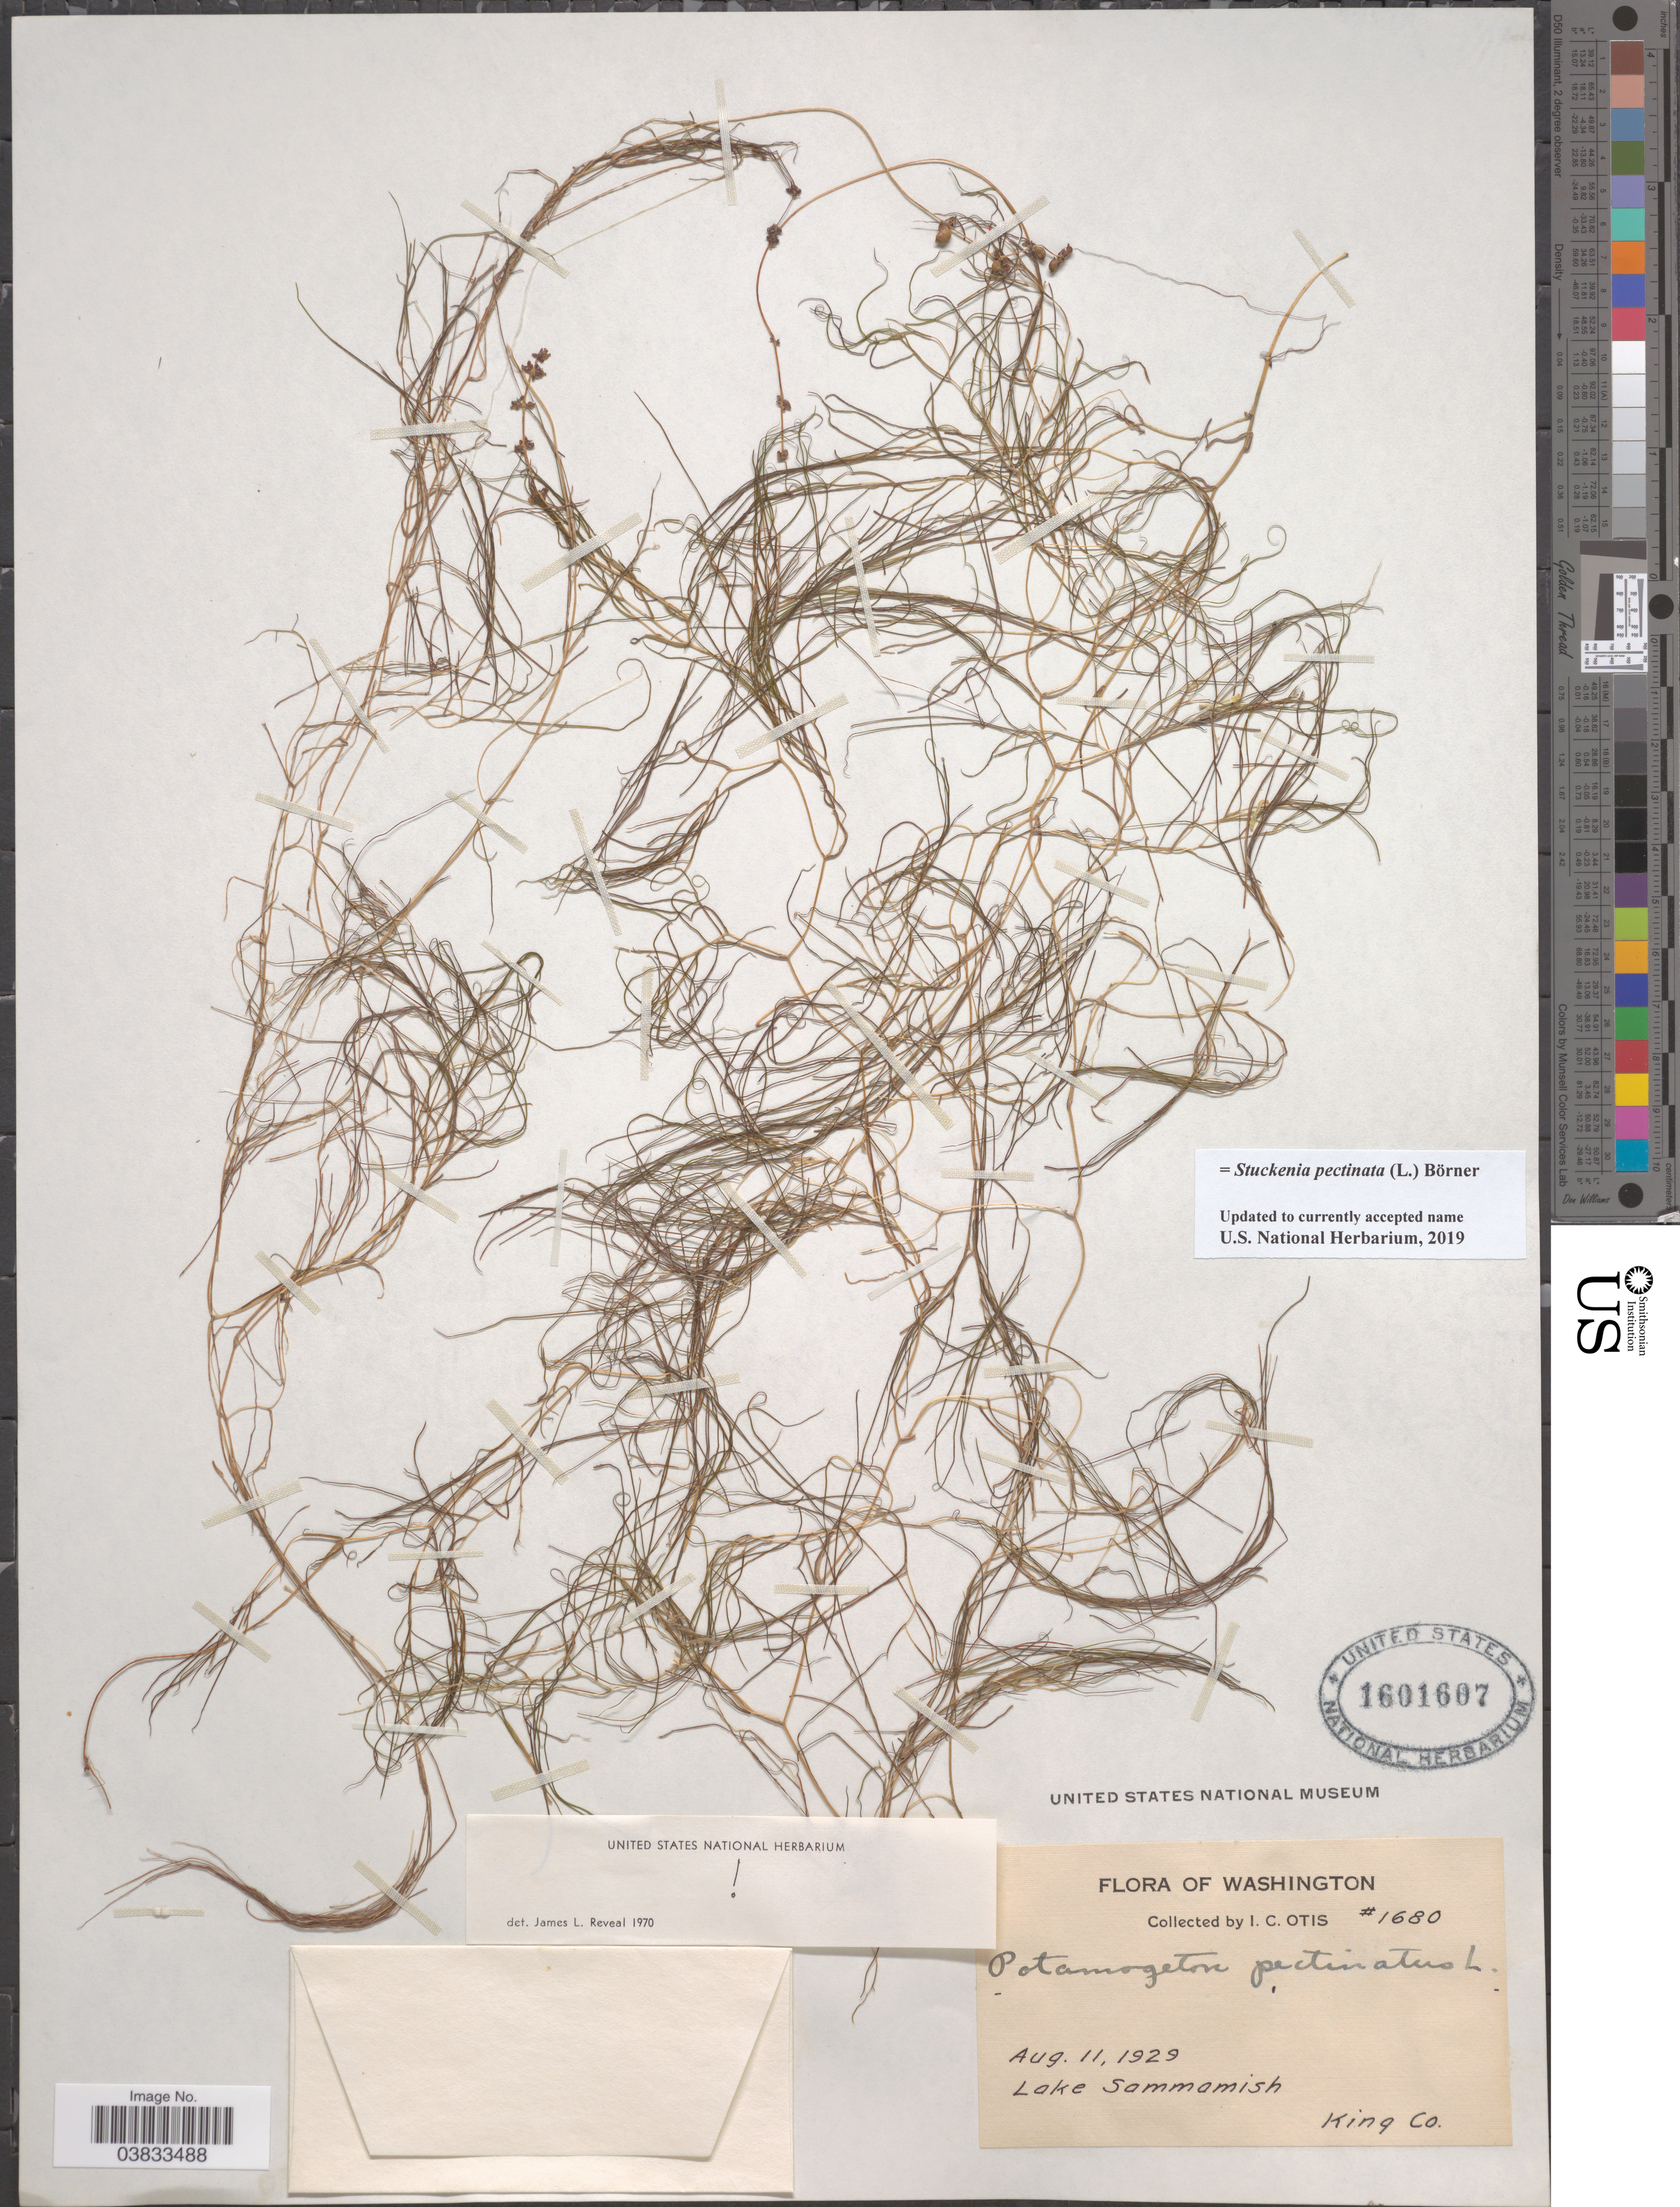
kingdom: Plantae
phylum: Tracheophyta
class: Liliopsida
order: Alismatales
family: Potamogetonaceae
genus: Stuckenia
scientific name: Stuckenia pectinata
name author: (L.) Börner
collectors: I. C. Otis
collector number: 1680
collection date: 1929-08-11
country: United States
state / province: Washington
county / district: King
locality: Lake Sammamish. King Co.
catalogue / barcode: US 1601607